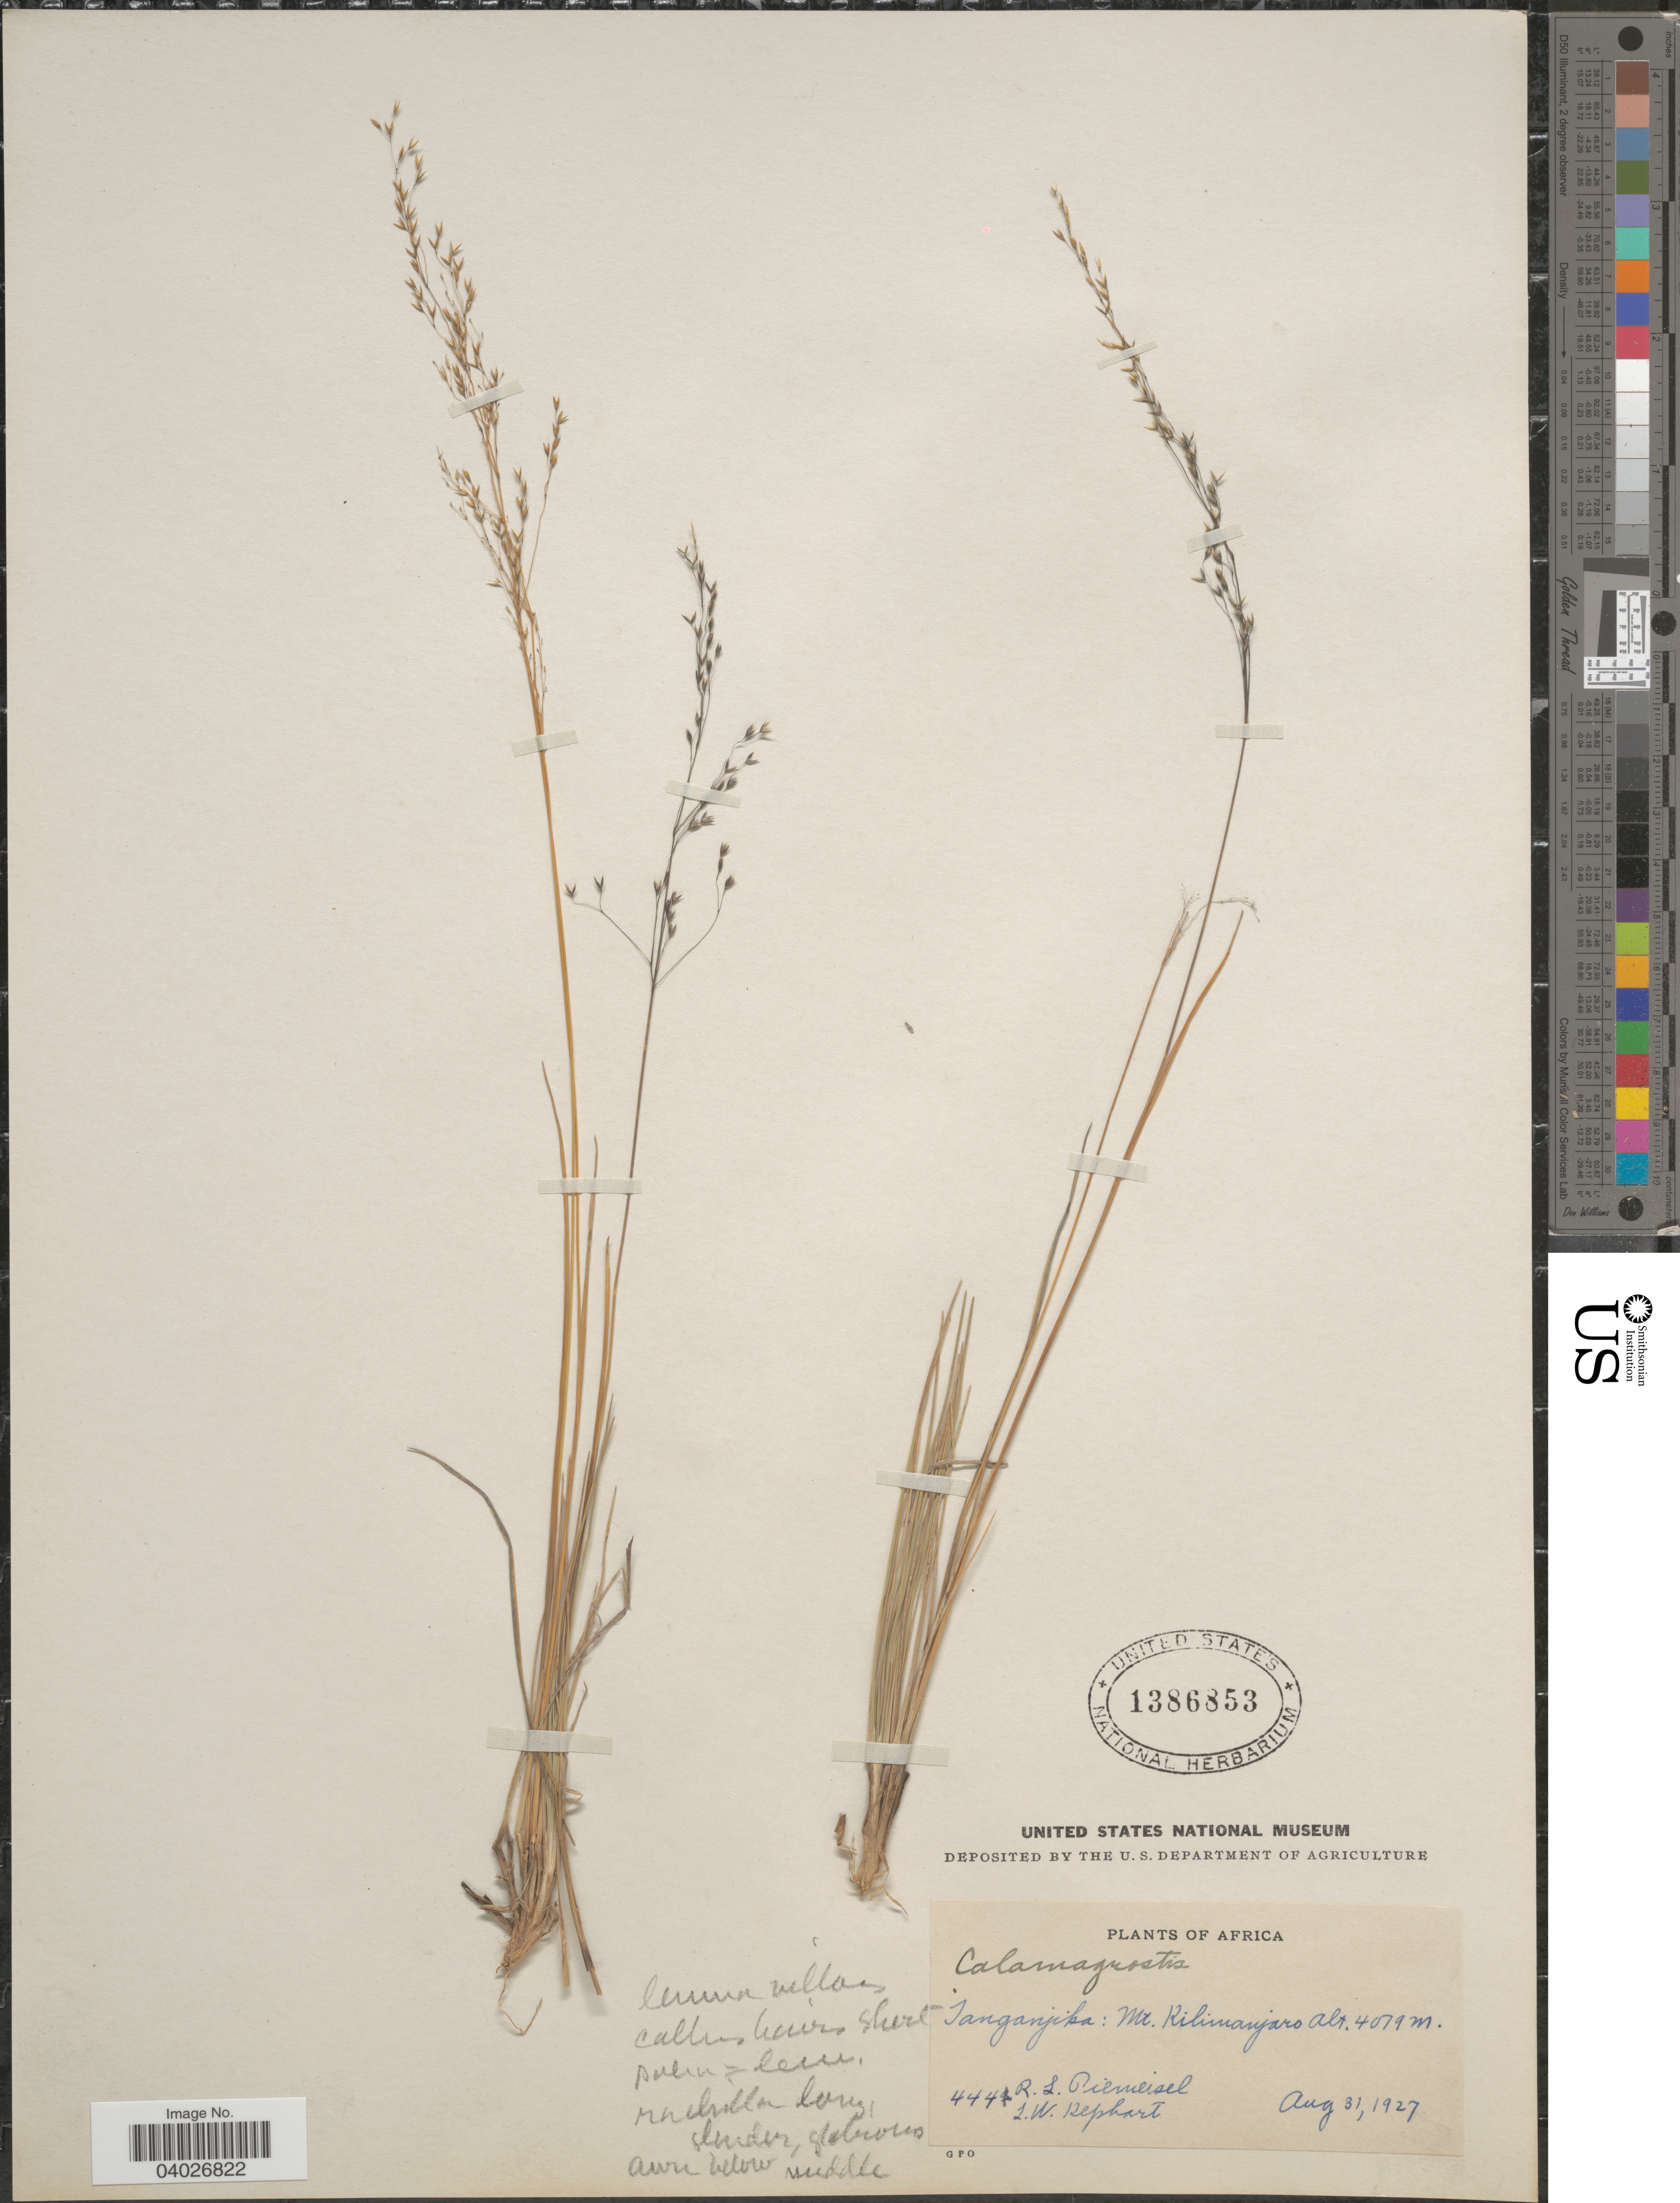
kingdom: Plantae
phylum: Tracheophyta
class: Liliopsida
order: Poales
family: Poaceae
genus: Agrostis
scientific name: Agrostis sp.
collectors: R. L. Piemeisel & L. W. Kephart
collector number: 444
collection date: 1927-08-31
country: Tanzania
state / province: Kilimanjaro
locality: Tanganjika: Mt. Kilimanjaro.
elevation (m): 4079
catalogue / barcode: US 1386853